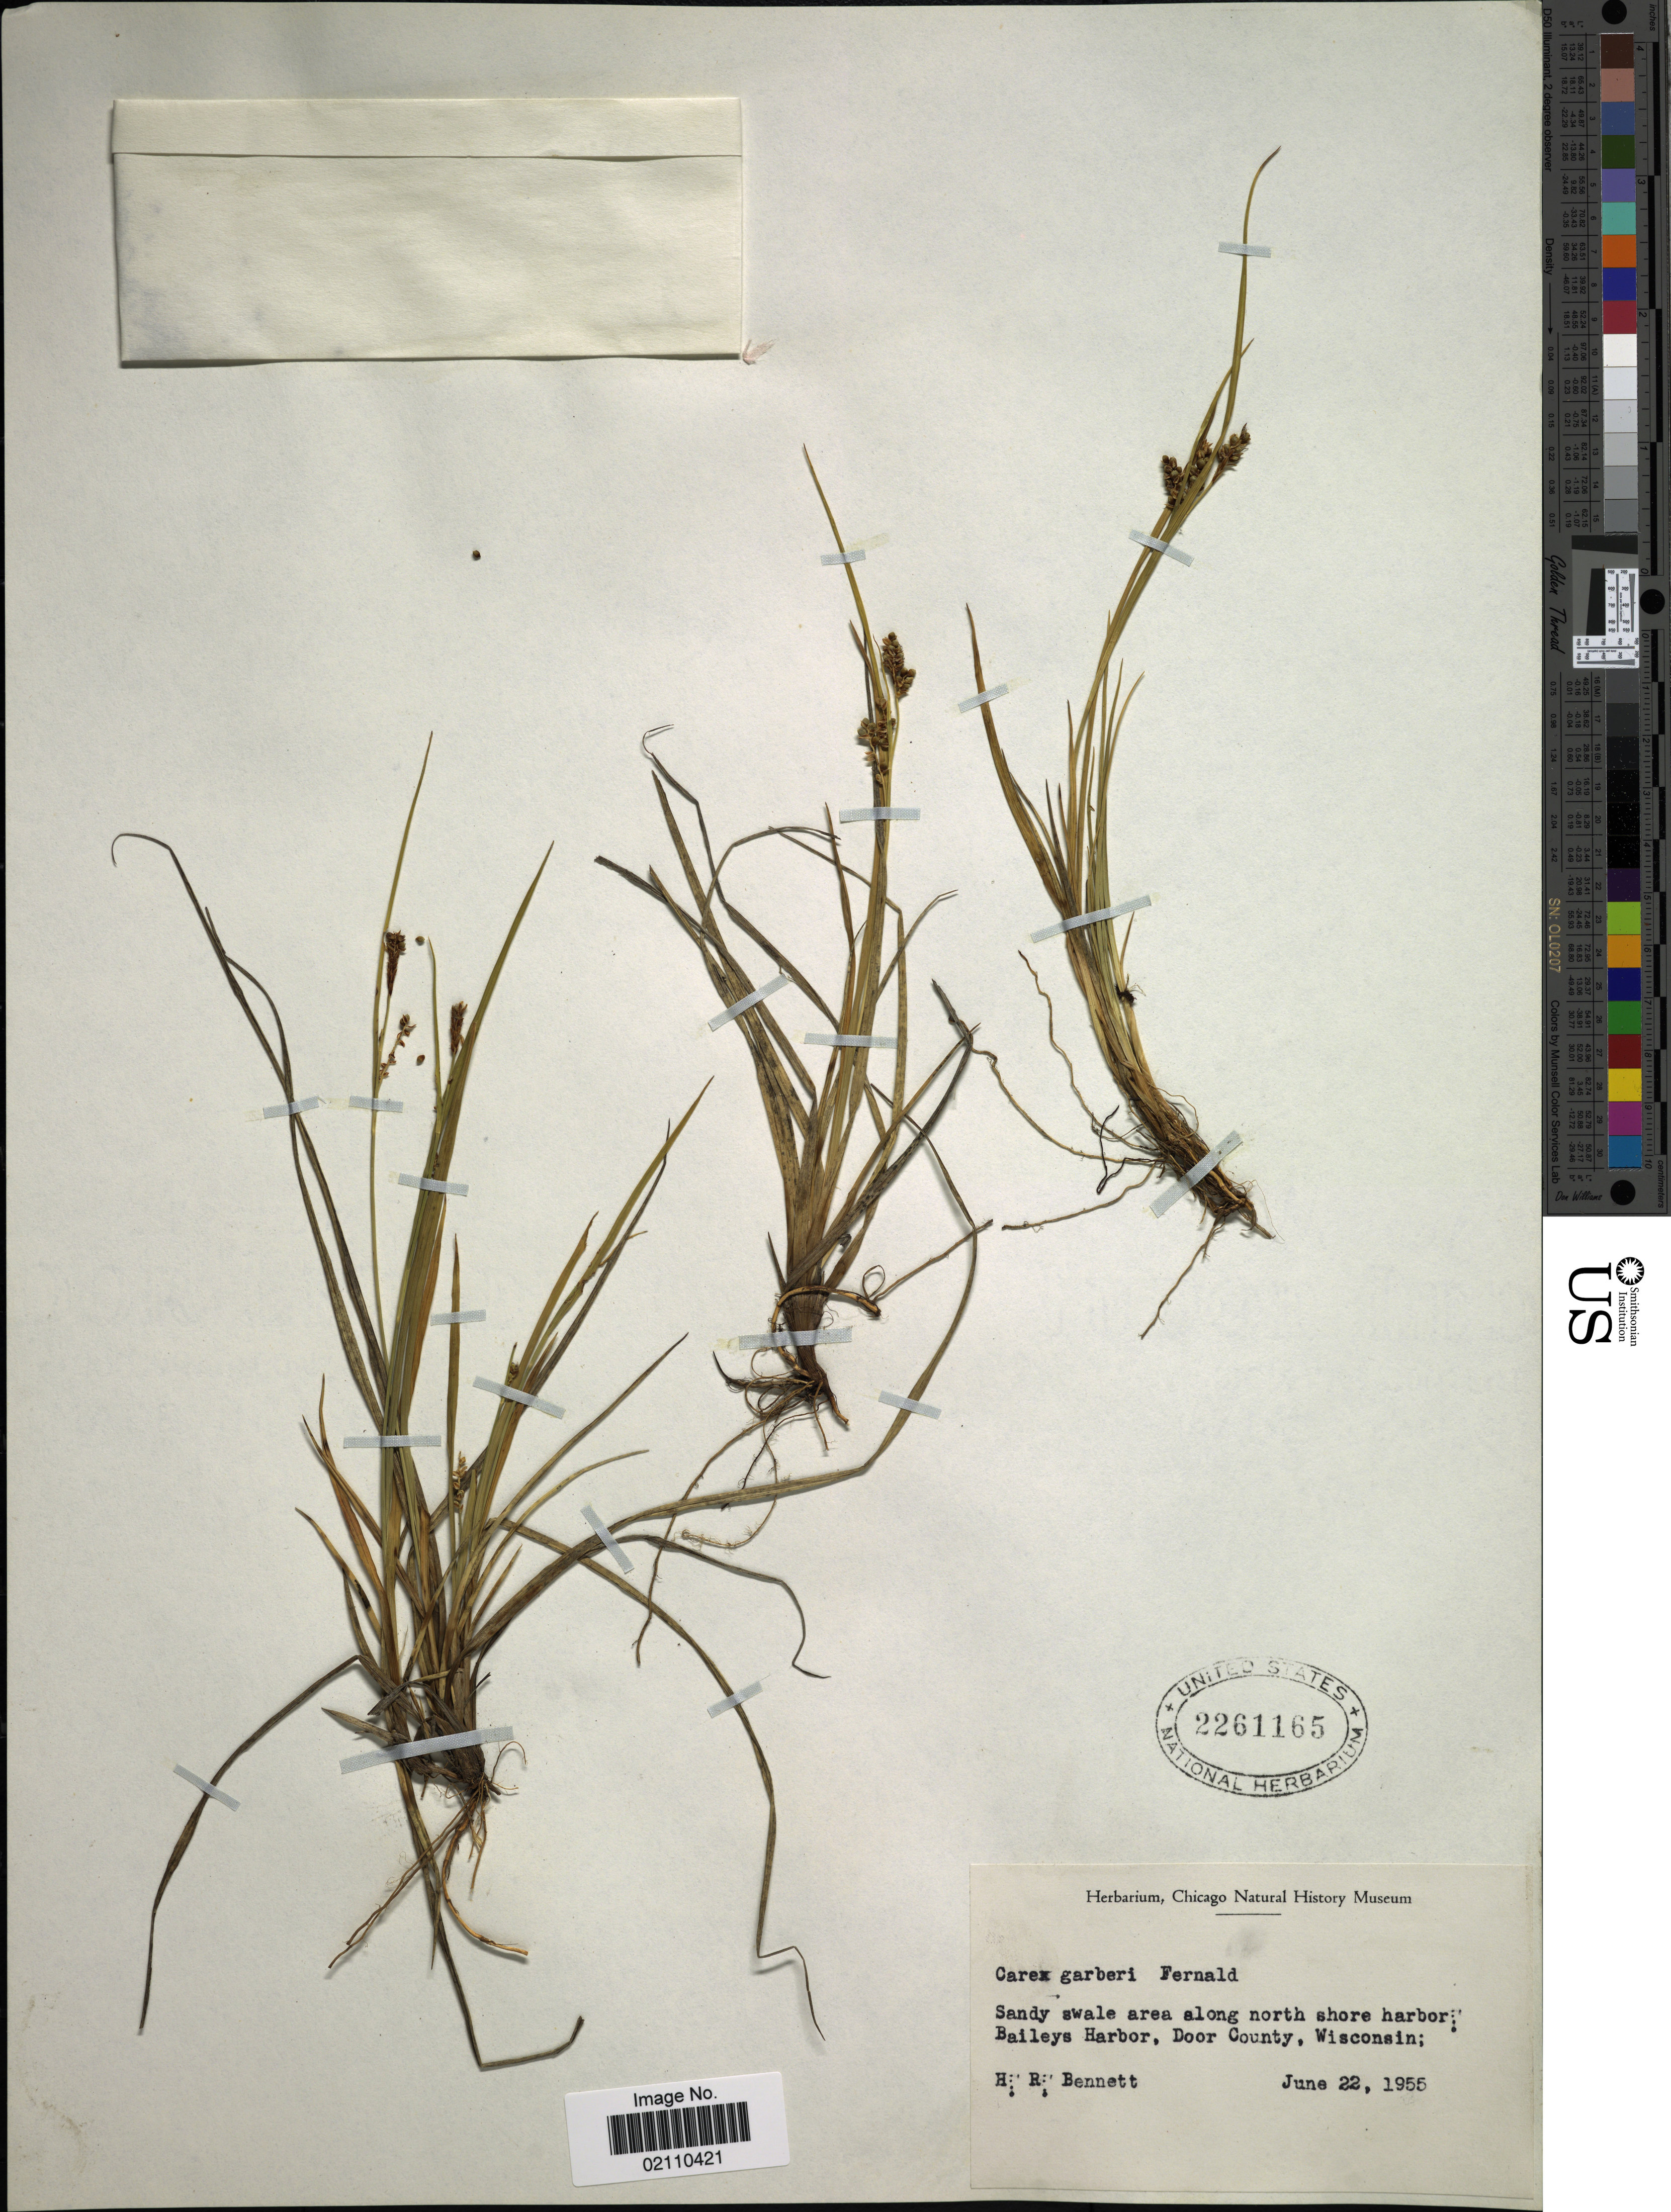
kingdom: Plantae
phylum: Tracheophyta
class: Liliopsida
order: Poales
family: Cyperaceae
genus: Carex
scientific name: Carex garberi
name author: Fernald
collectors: H. R. Bennett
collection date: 1955-06-22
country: United States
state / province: Wisconsin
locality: Along north shore harbor, Baileys Harbor, Door County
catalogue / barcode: US 2261165